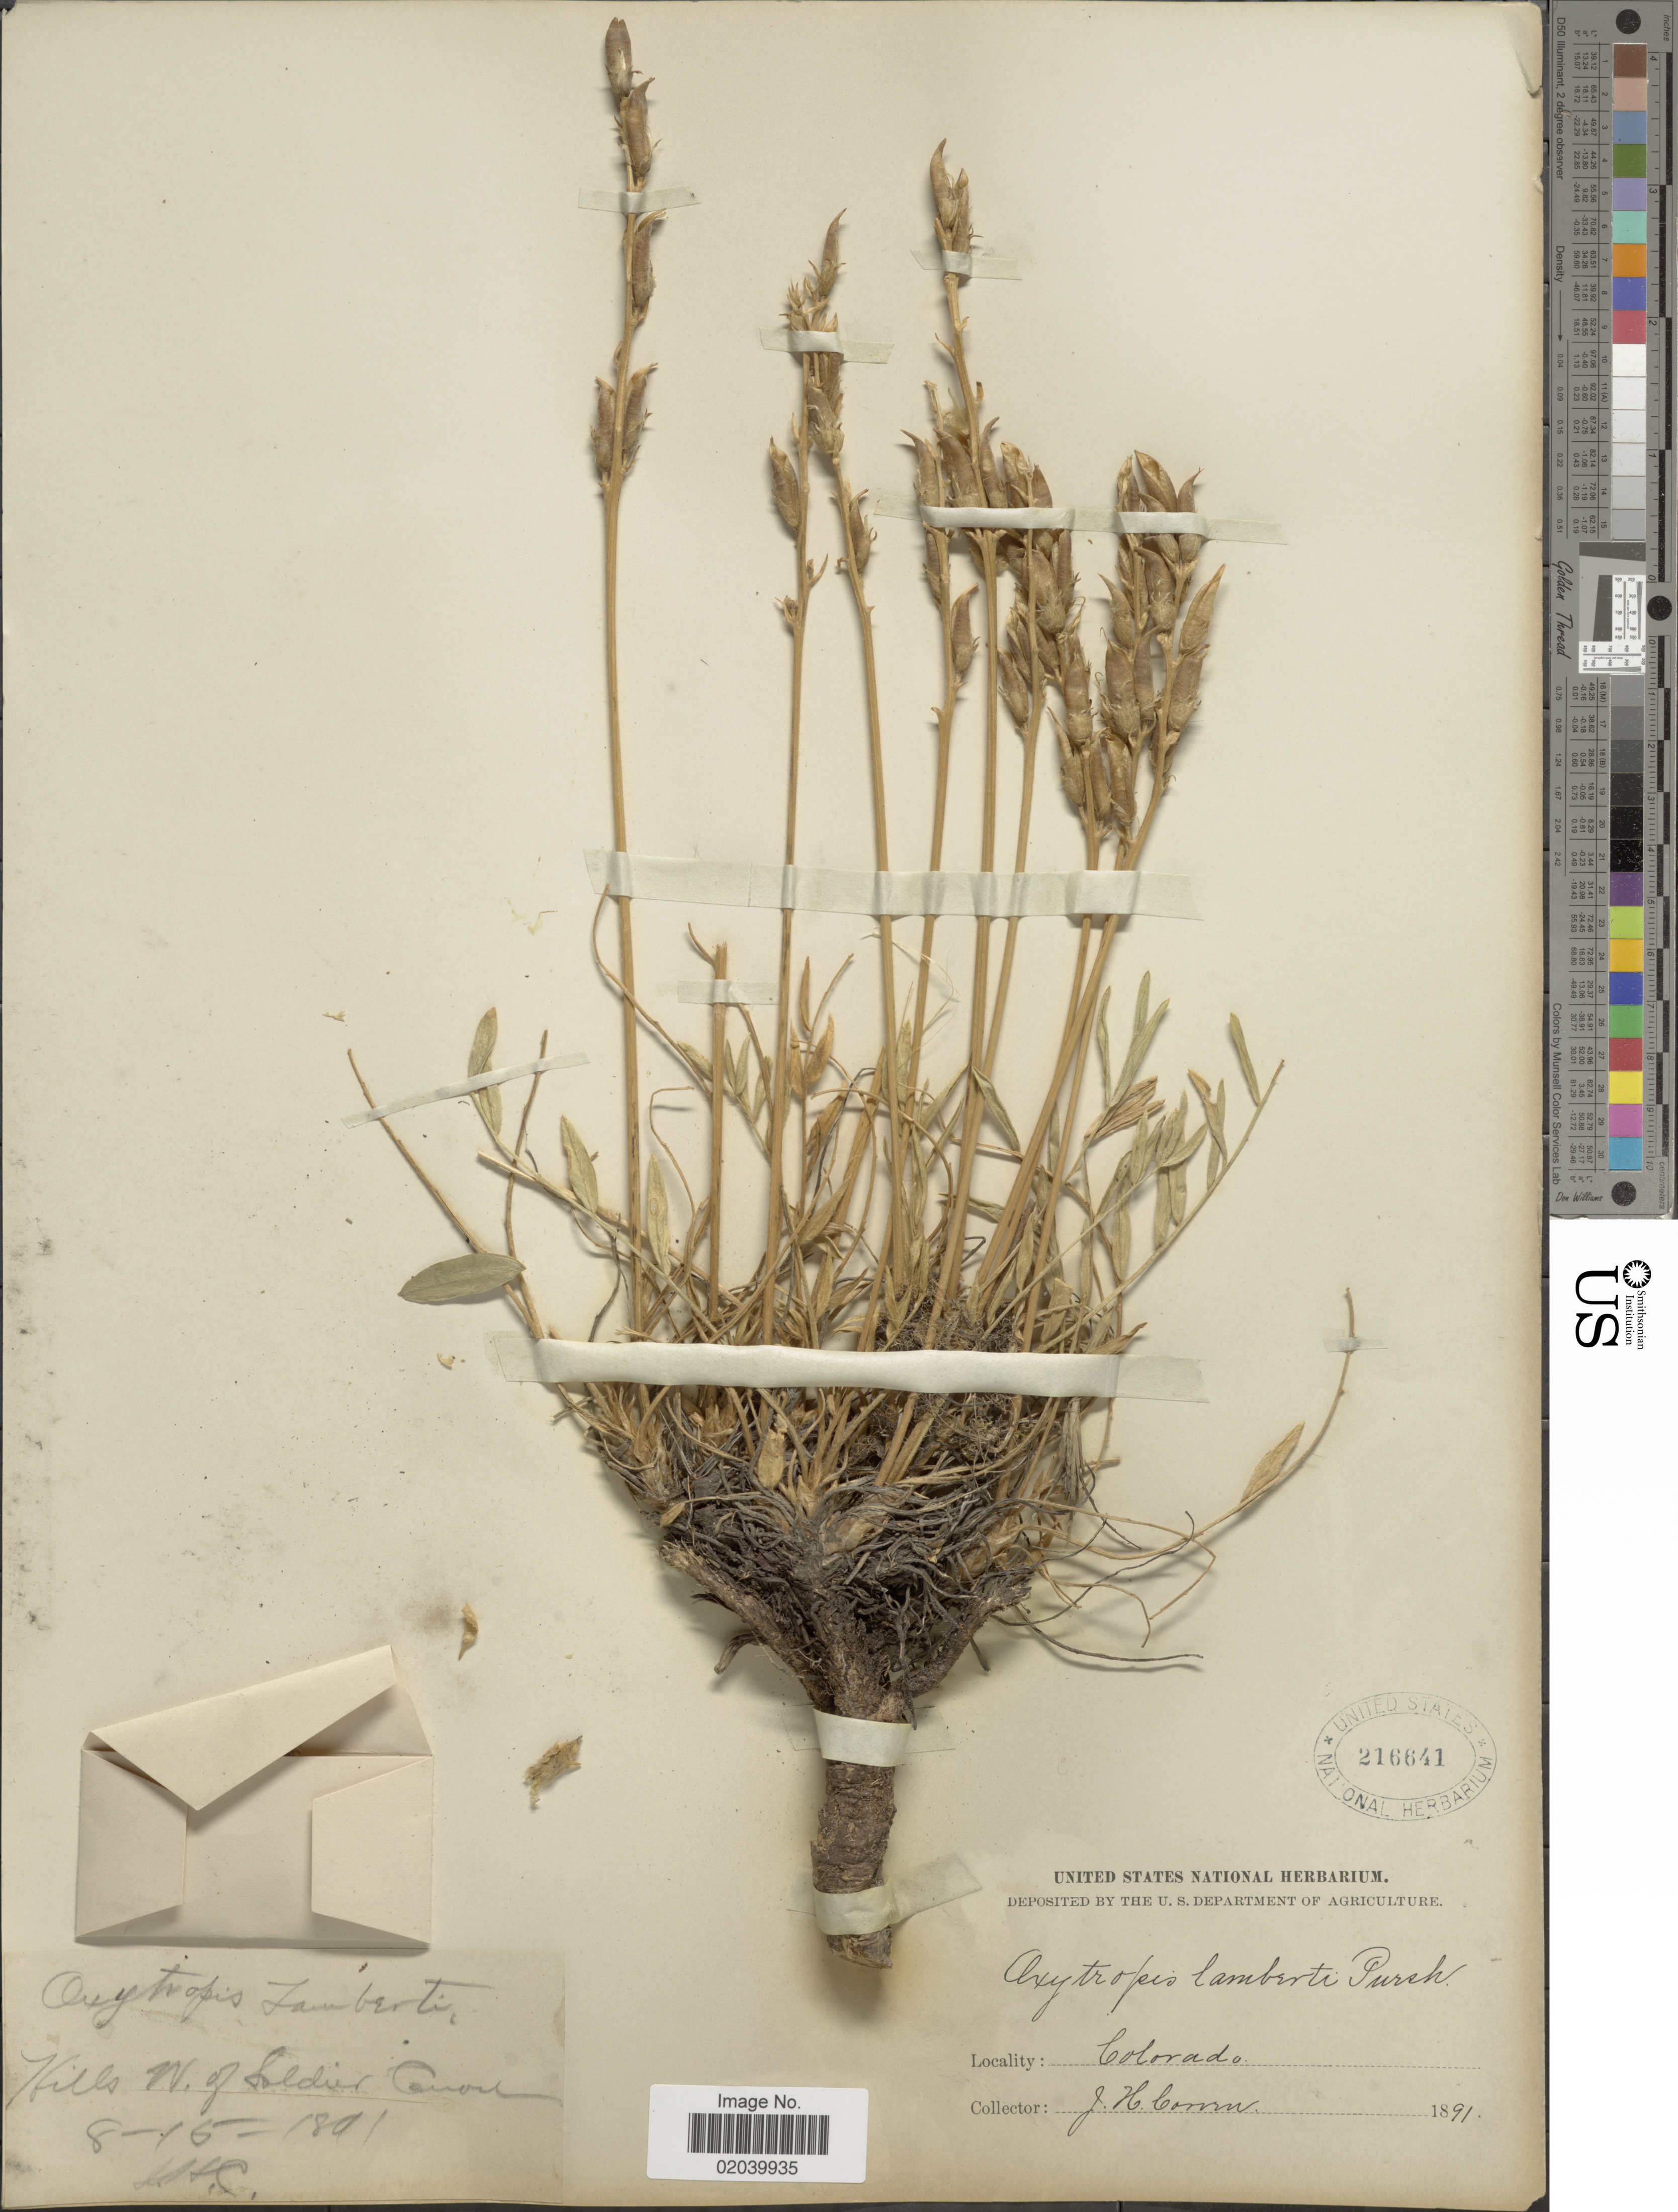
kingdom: Plantae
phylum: Tracheophyta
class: Magnoliopsida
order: Fabales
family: Fabaceae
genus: Oxytropis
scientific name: Oxytropis lambertii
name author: Pursh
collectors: J. H. Cowen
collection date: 1891-08-15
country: United States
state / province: Colorado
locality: Hills W of Soldier Canon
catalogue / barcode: US 216641